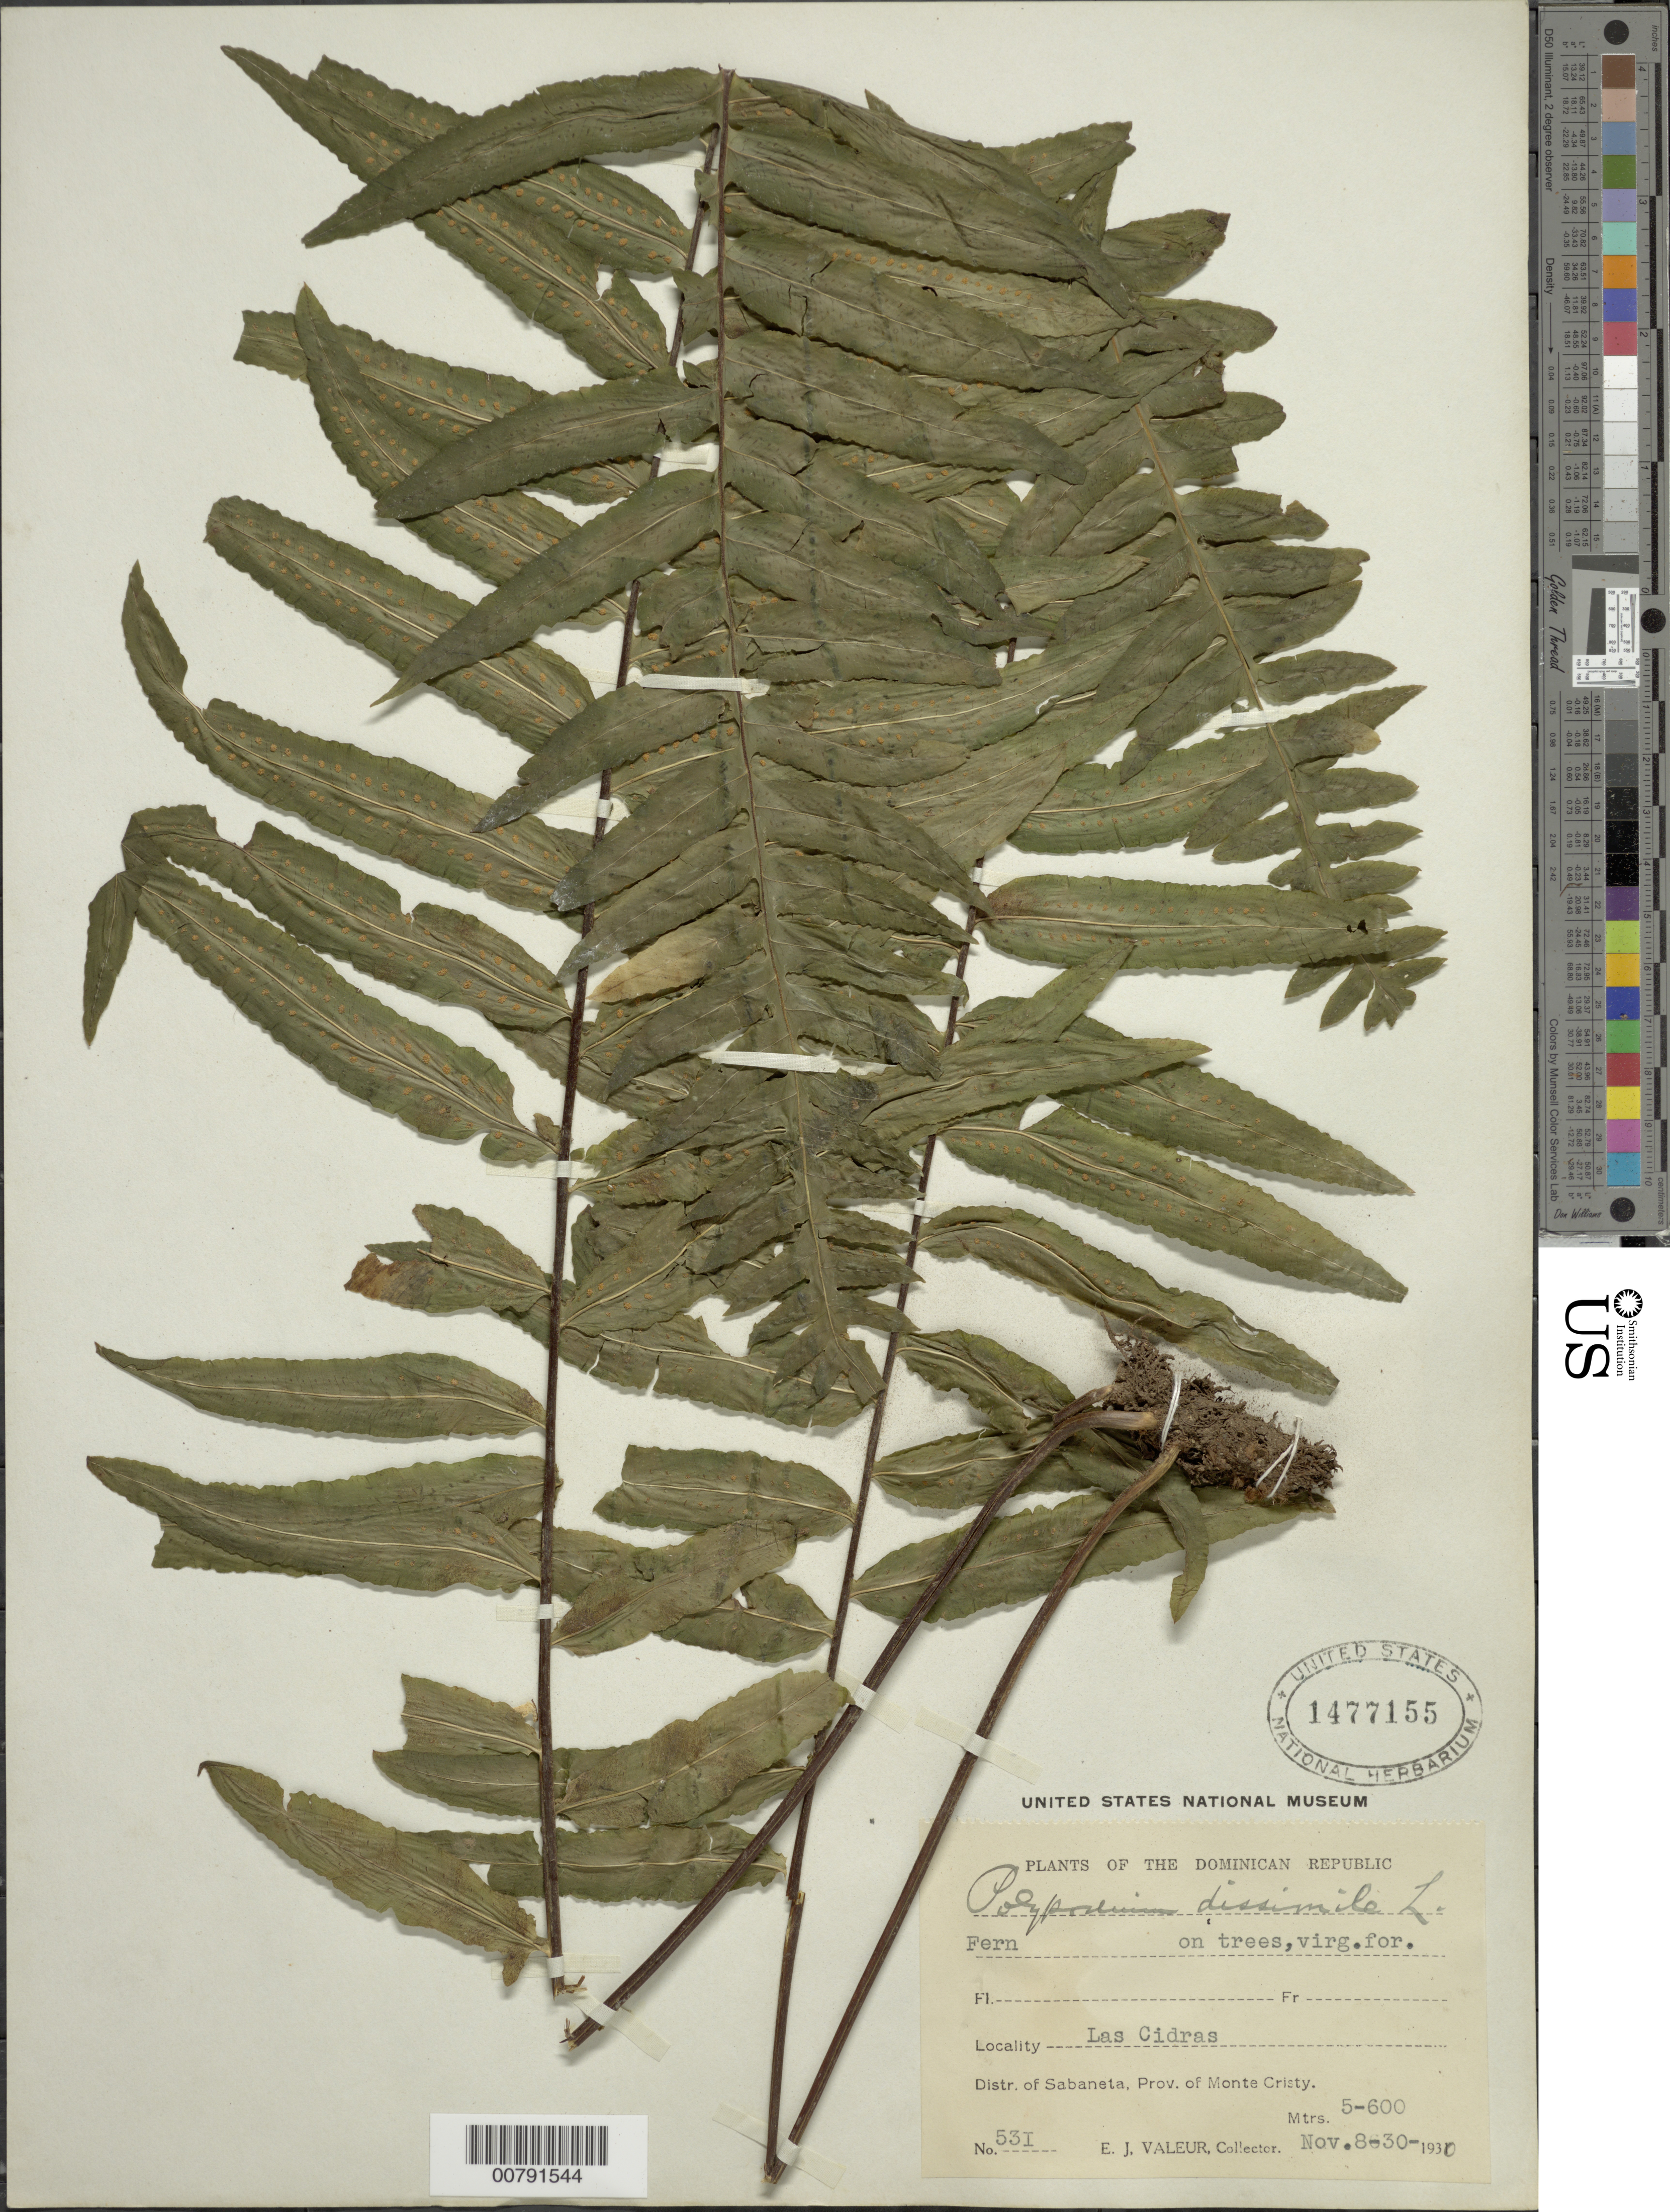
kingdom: Plantae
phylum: Tracheophyta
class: Polypodiopsida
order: Polypodiales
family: Polypodiaceae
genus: Polypodium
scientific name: Polypodium dulce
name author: Poir.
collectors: E. Valeur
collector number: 531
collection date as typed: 08 Nov 1930 to 30 Nov 1930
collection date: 1930-11-08/1930-11-30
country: Dominican Republic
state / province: Monte Cristi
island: Hispaniola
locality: Dist. Sabaneta, Las Cidras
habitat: On trees, virgin forest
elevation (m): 500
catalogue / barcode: US 1477155